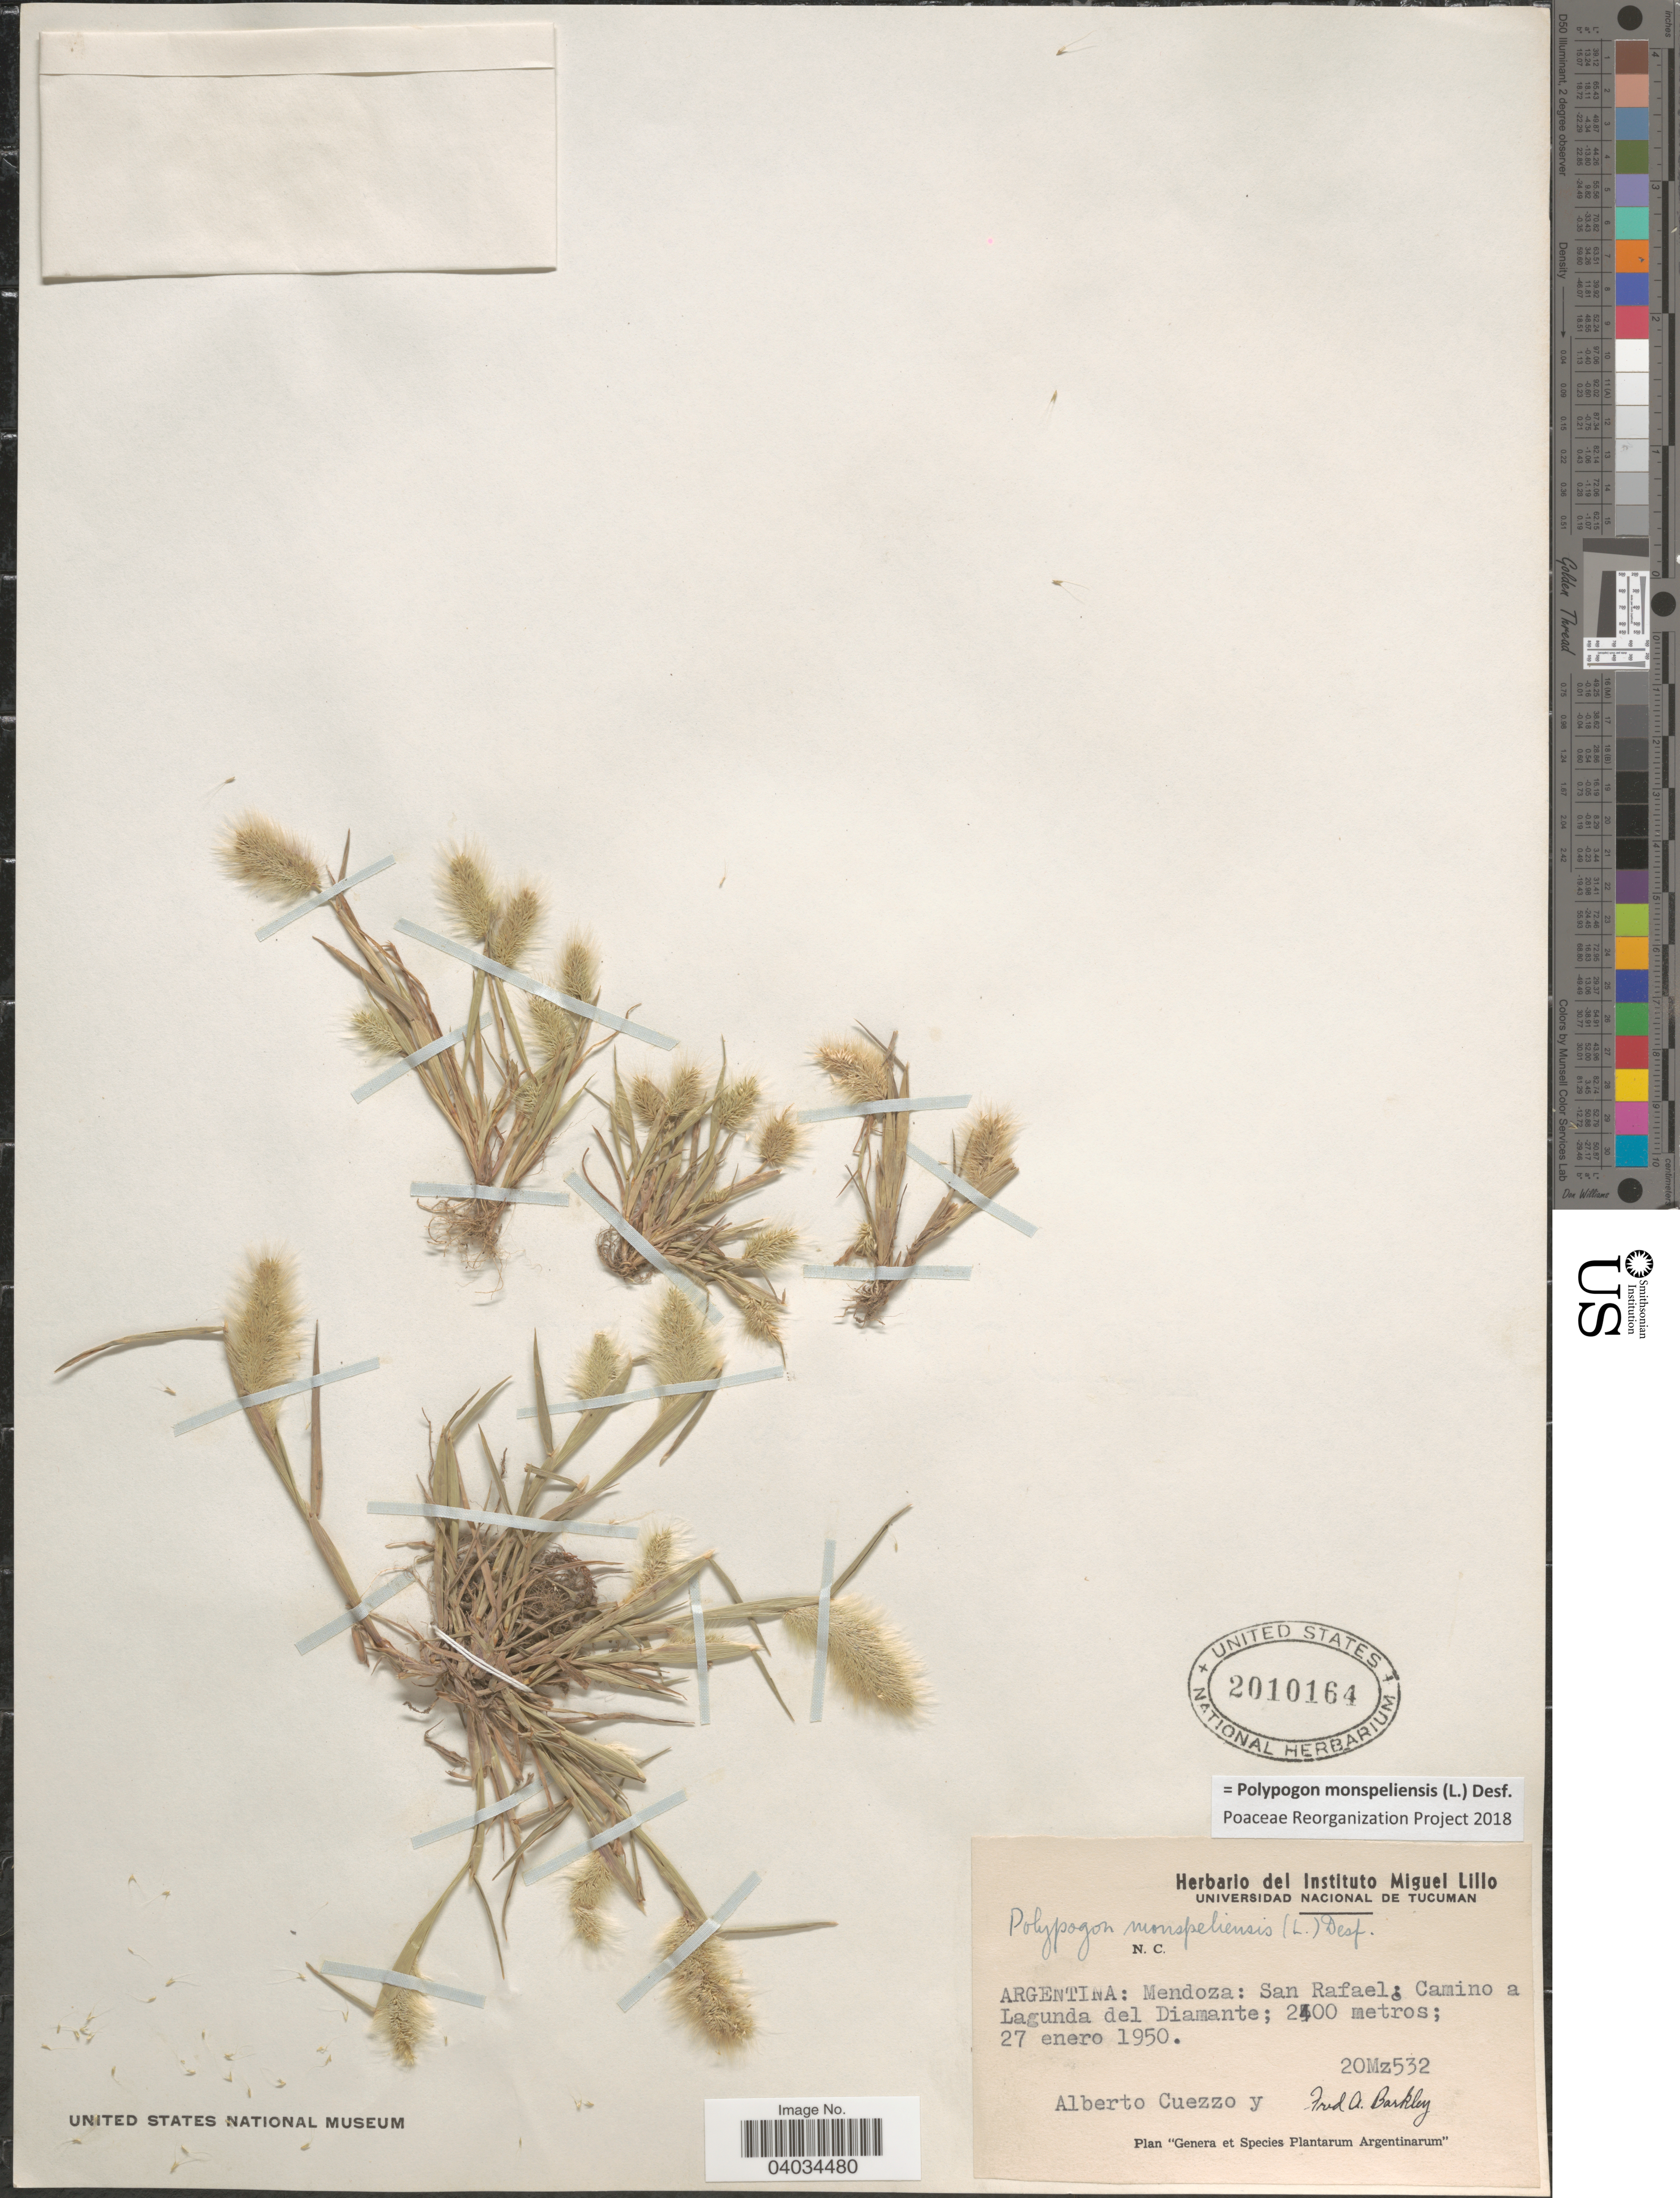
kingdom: Plantae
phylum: Tracheophyta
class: Liliopsida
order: Poales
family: Poaceae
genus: Polypogon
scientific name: Polypogon monspeliensis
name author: (L.) Desf.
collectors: A. Cuezzo & F. A. Barkley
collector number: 20Mz532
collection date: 1950-01-27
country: Argentina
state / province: Mendoza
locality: San Rafael: Camino a Lagunda del Diamante.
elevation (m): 2400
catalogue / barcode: US 2010164